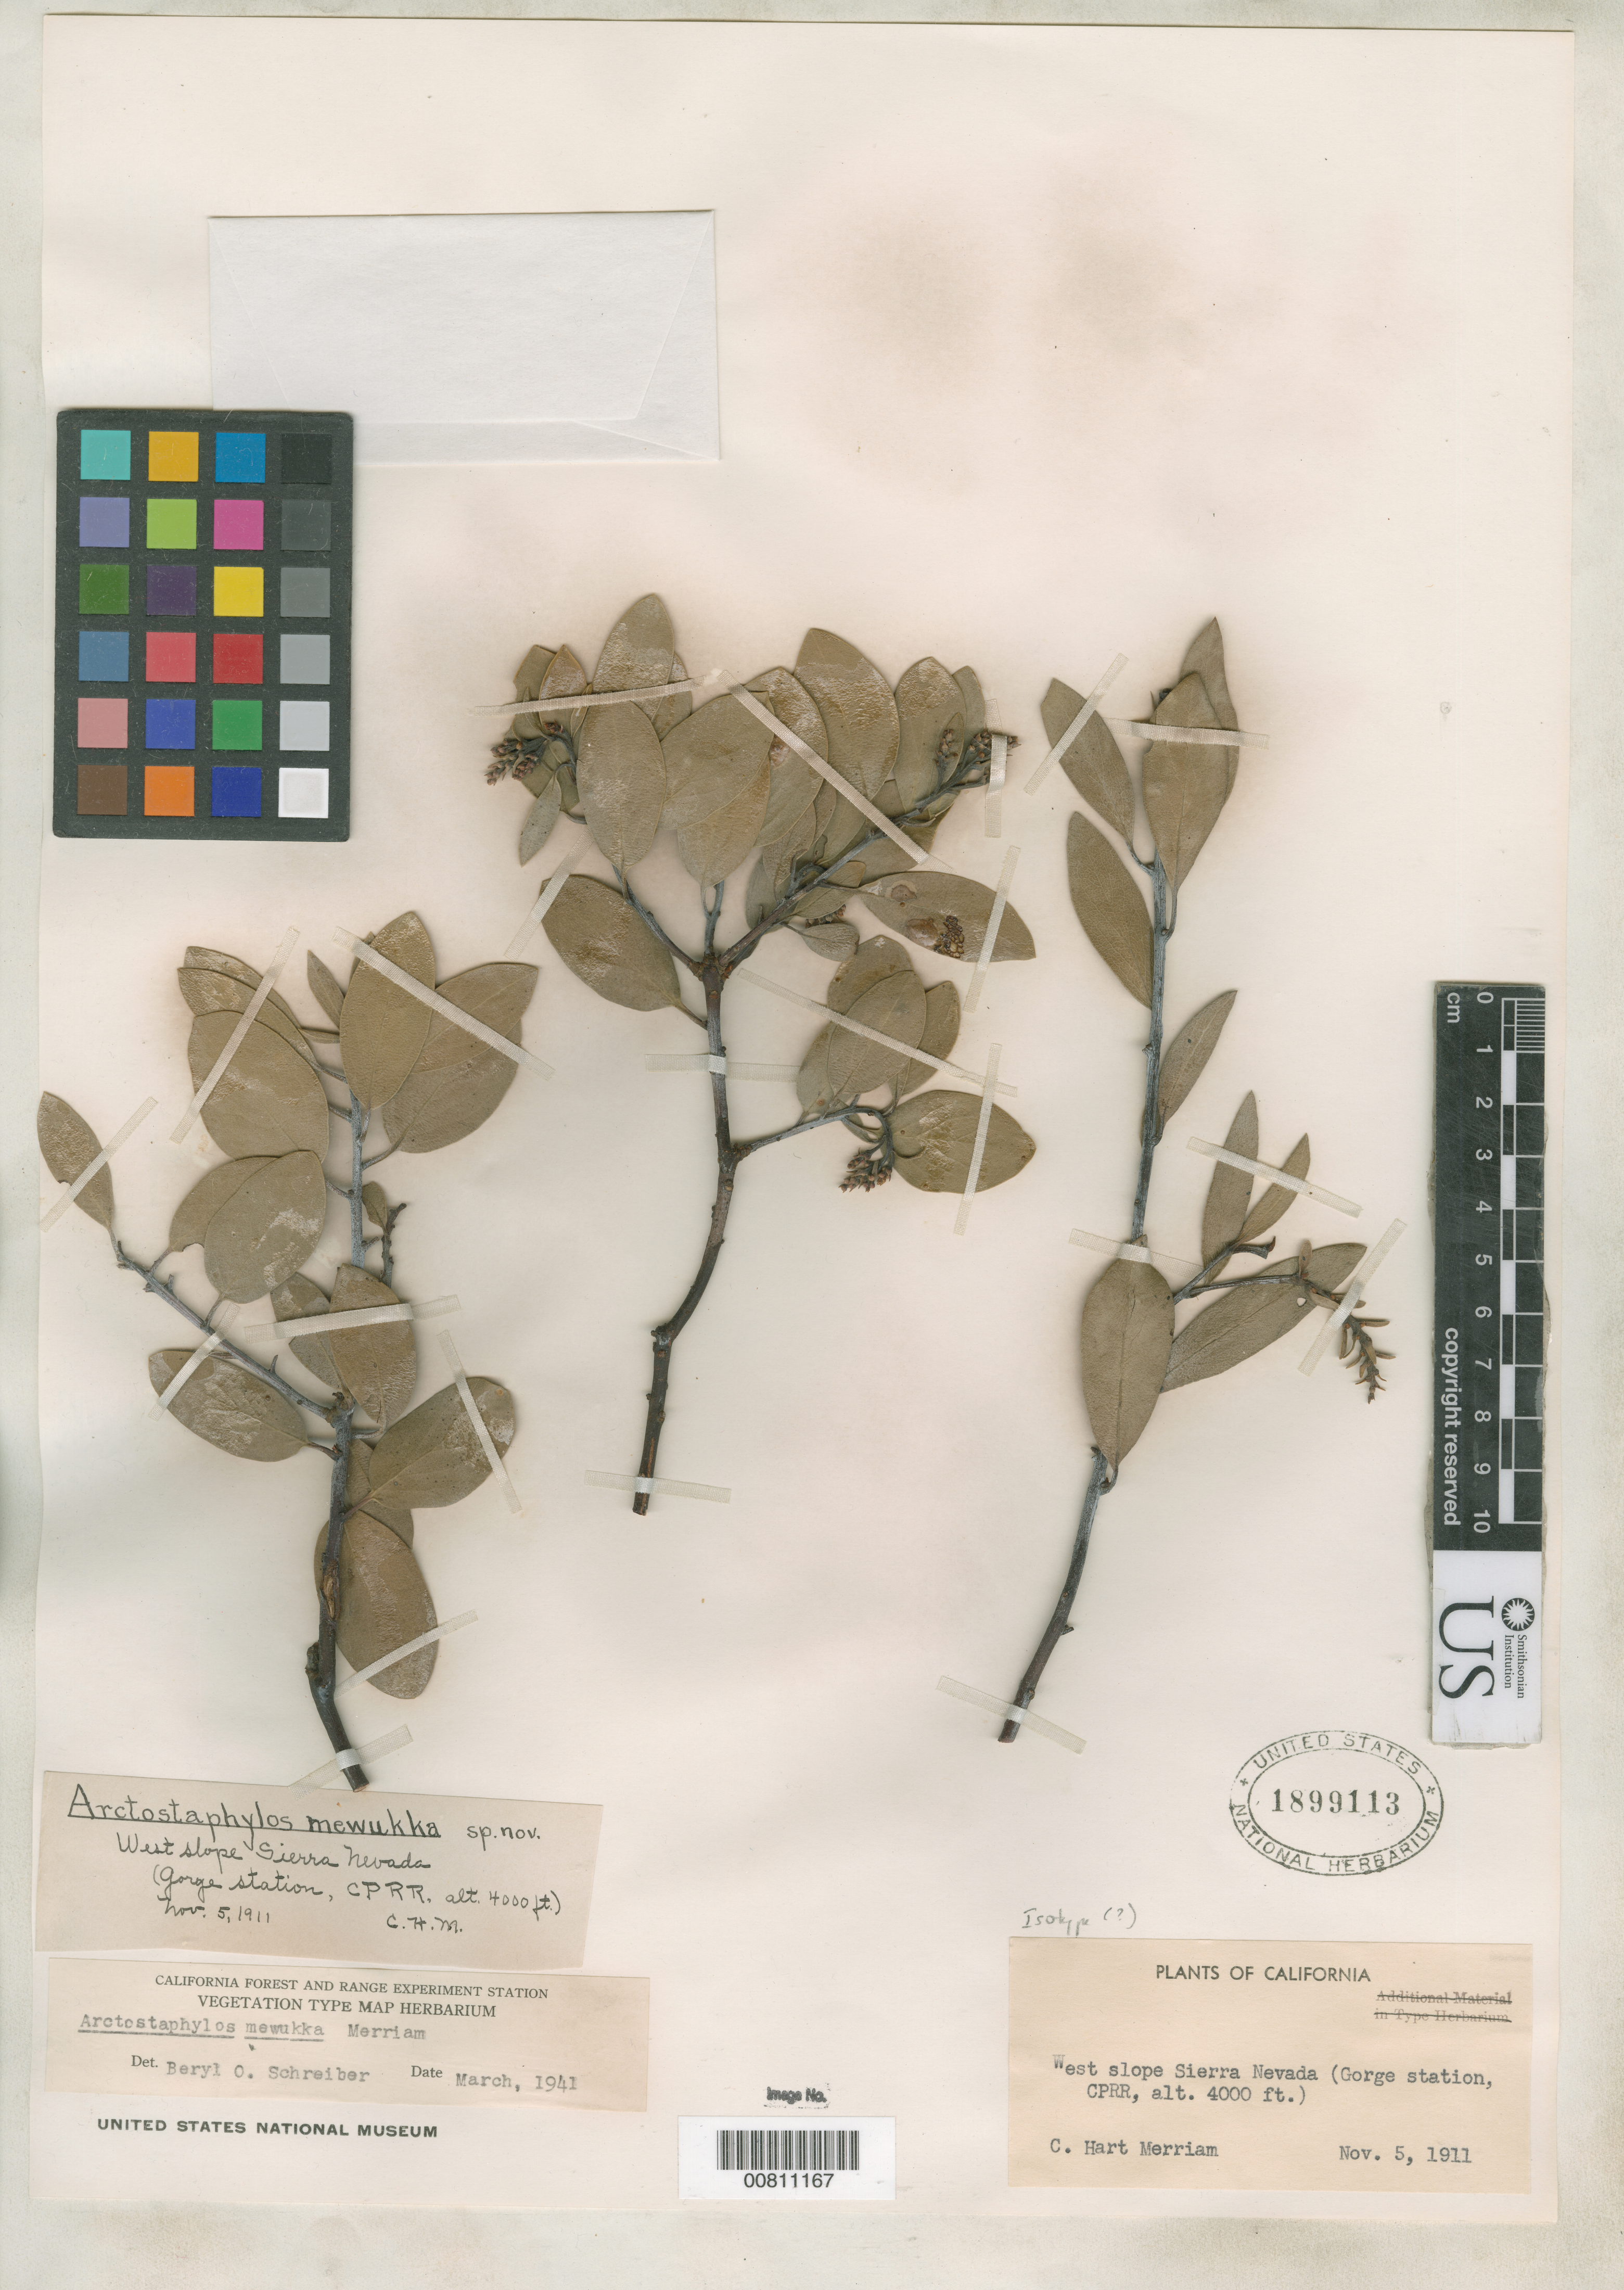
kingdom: Plantae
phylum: Tracheophyta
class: Magnoliopsida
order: Ericales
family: Ericaceae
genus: Arctostaphylos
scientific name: Arctostaphylos mewukka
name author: Merriam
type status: Possible Isotype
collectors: C. Merriam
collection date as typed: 05 Nov 1911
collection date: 1911-11-05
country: United States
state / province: California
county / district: Placer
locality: West slope Sierra Nevada (Gorge station, CPRR, alt. 4000 ft.).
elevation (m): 1219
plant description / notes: Label data do not precisely match those of holotype.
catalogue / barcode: US 1899113